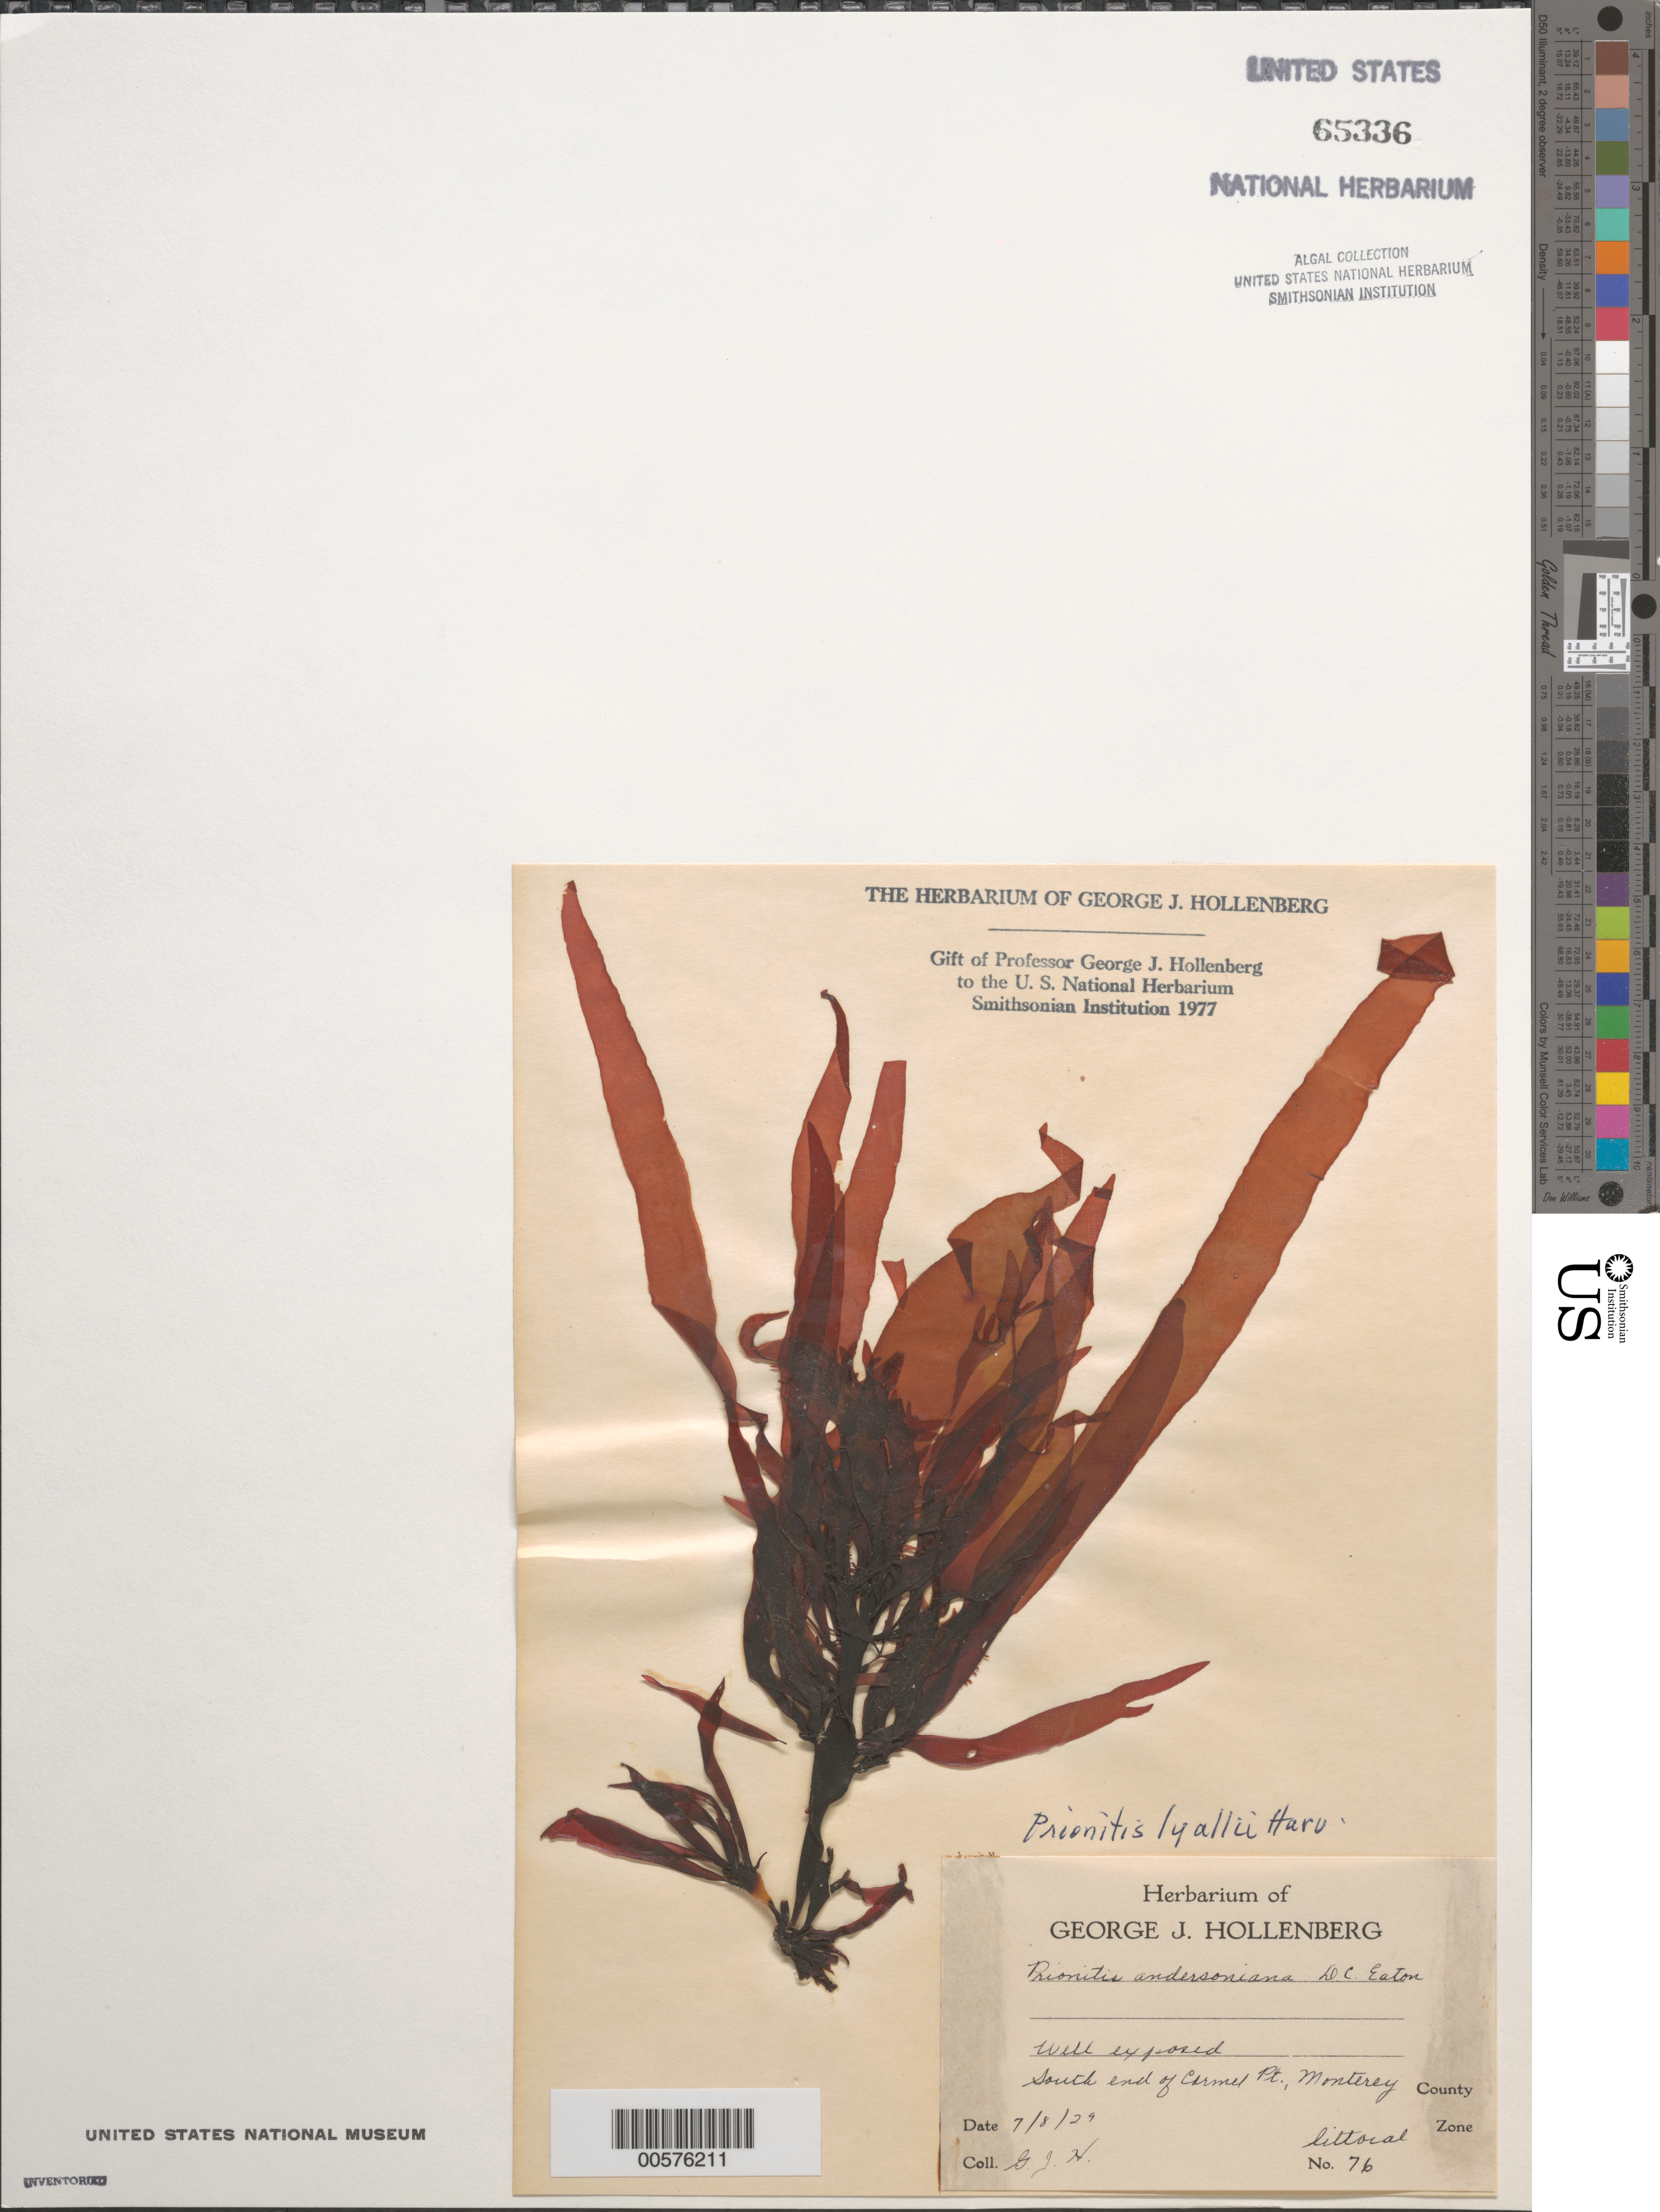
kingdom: Plantae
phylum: Rhodophyta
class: Florideophyceae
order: Cryptonemiales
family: Cryptonemiaceae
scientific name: Prionitis sternbergii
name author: (C. Agardh) J. Agardh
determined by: Algae name updating Project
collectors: G. Hollenberg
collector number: GJH 76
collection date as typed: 08 Jul 1929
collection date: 1929-07-08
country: United States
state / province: California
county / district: Monterey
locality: Carmel Point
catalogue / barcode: US 65336